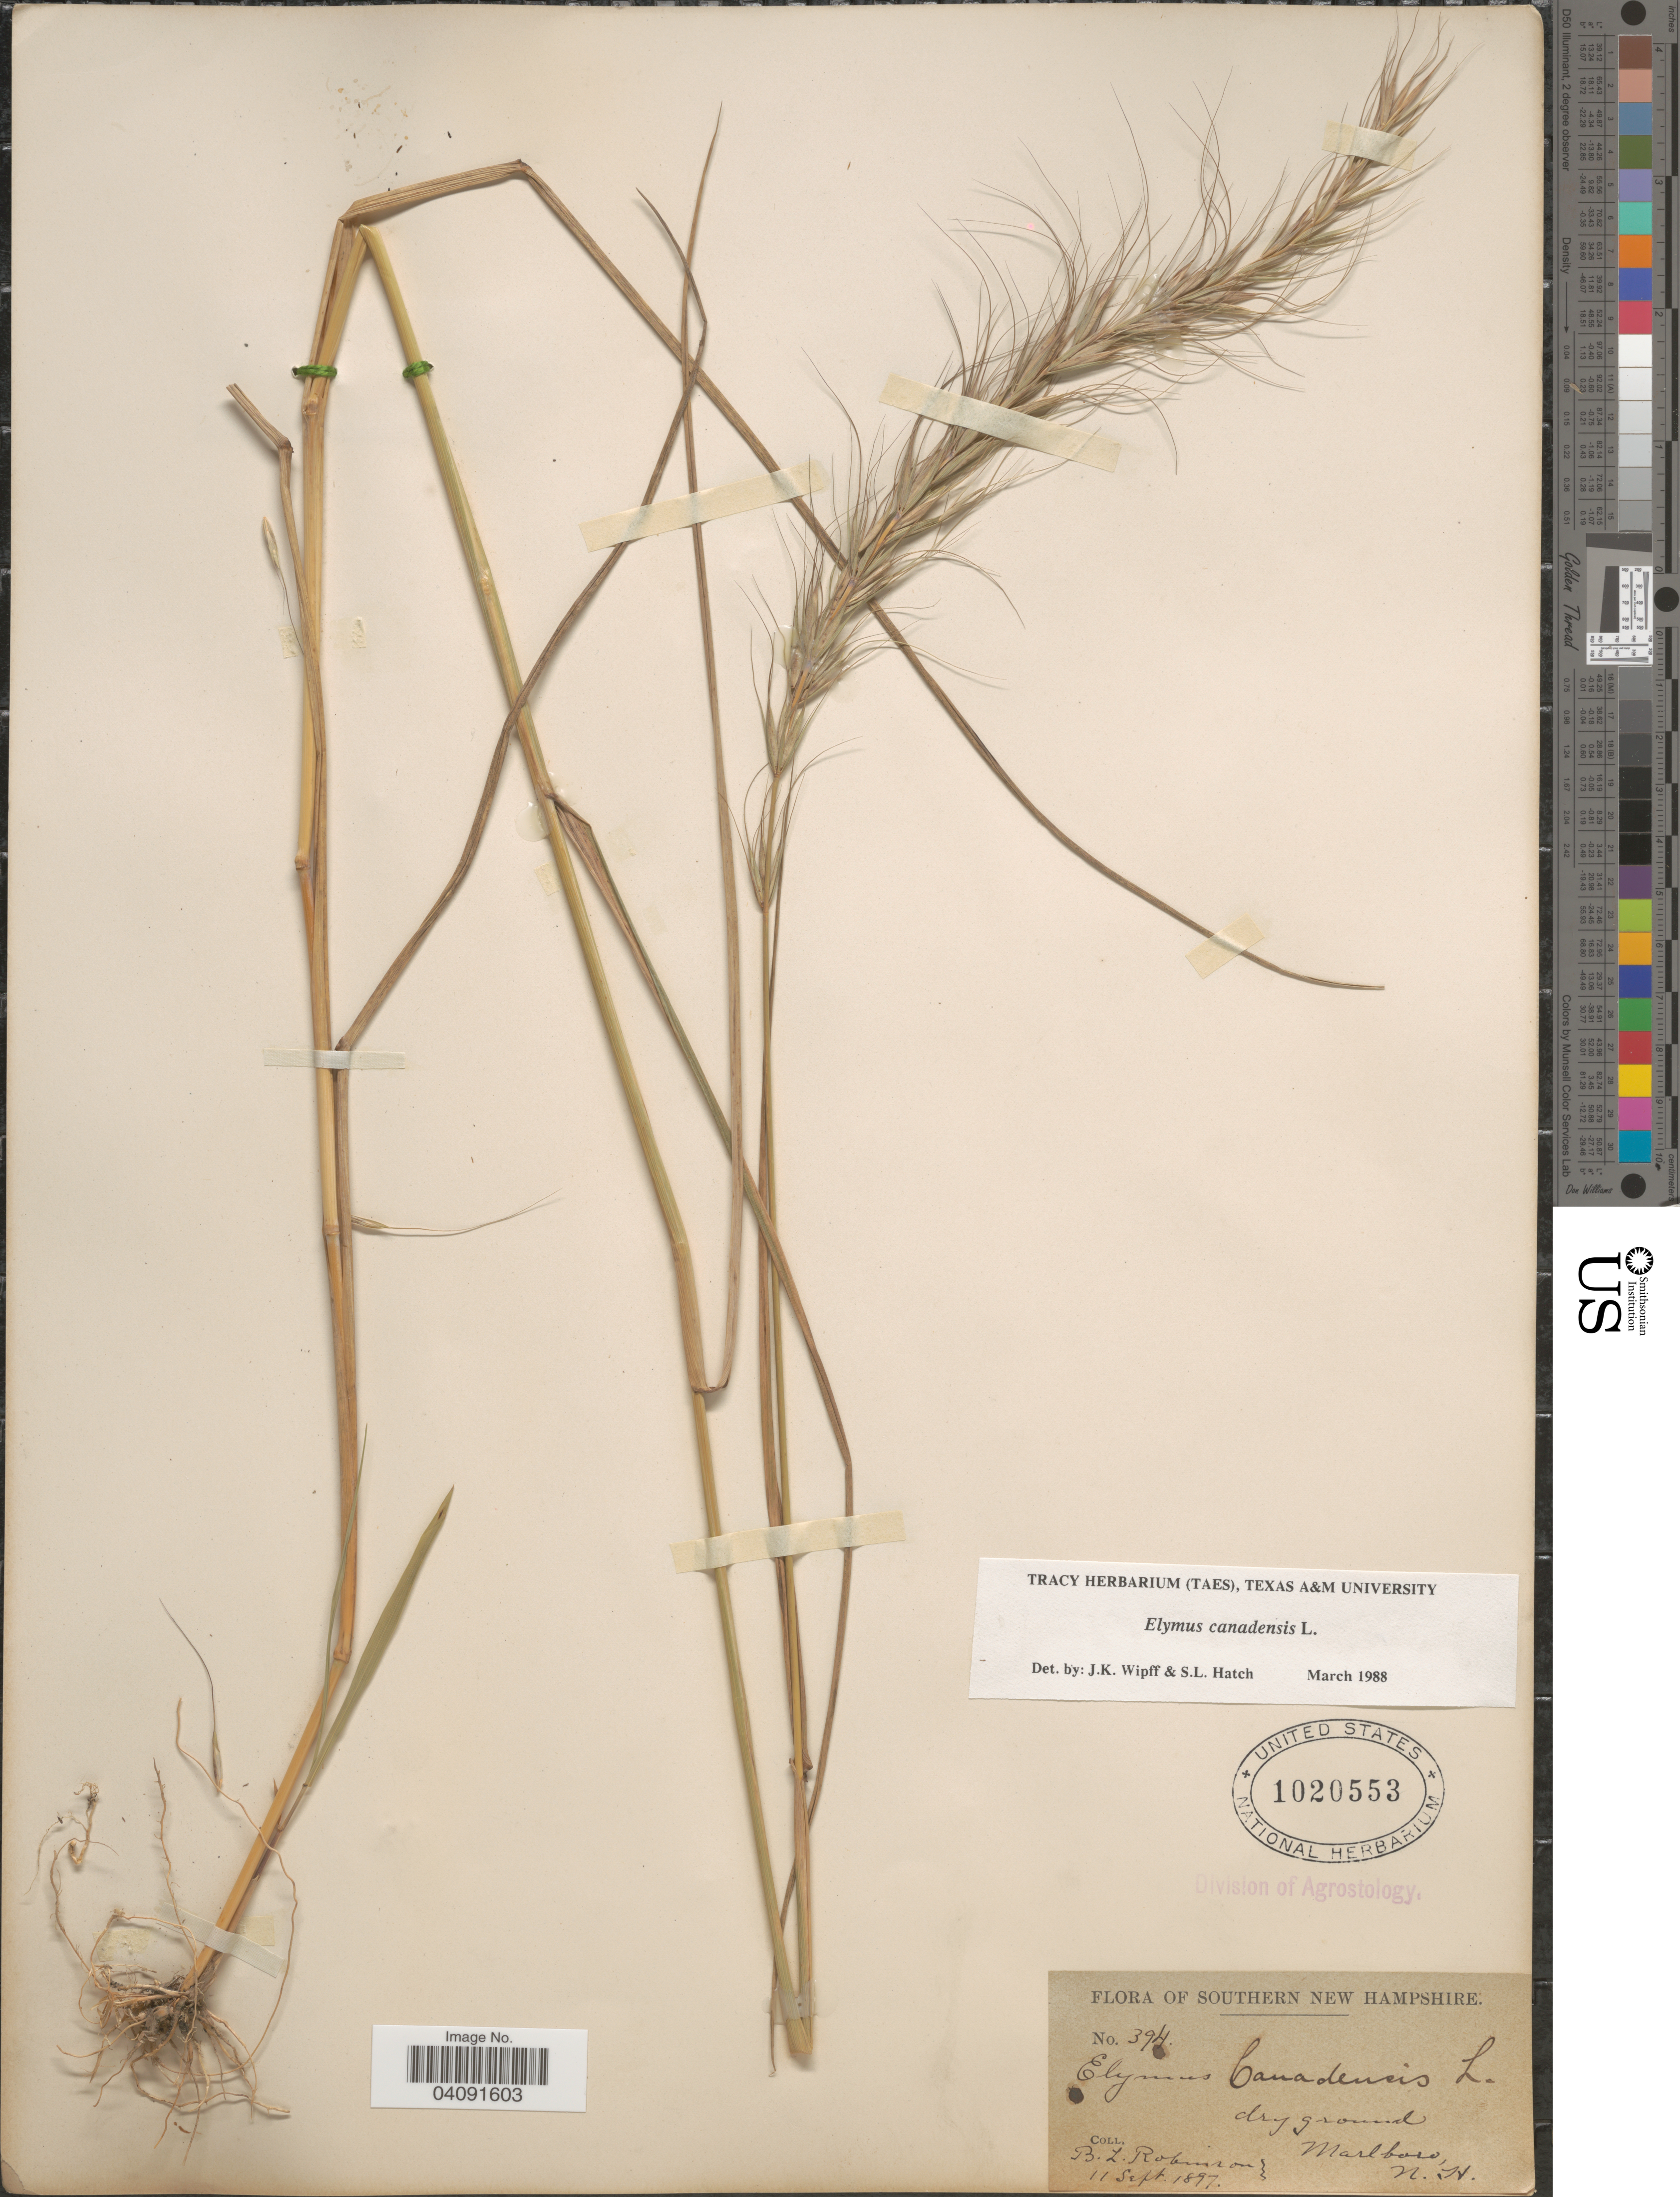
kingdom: Plantae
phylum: Tracheophyta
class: Liliopsida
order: Poales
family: Poaceae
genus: Elymus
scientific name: Elymus canadensis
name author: L.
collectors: B. L. Robinson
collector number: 394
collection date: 1897-09-11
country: United States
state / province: New Hampshire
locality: Southern New Hampshire. Dry ground. Marlboro.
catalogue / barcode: US 1020553